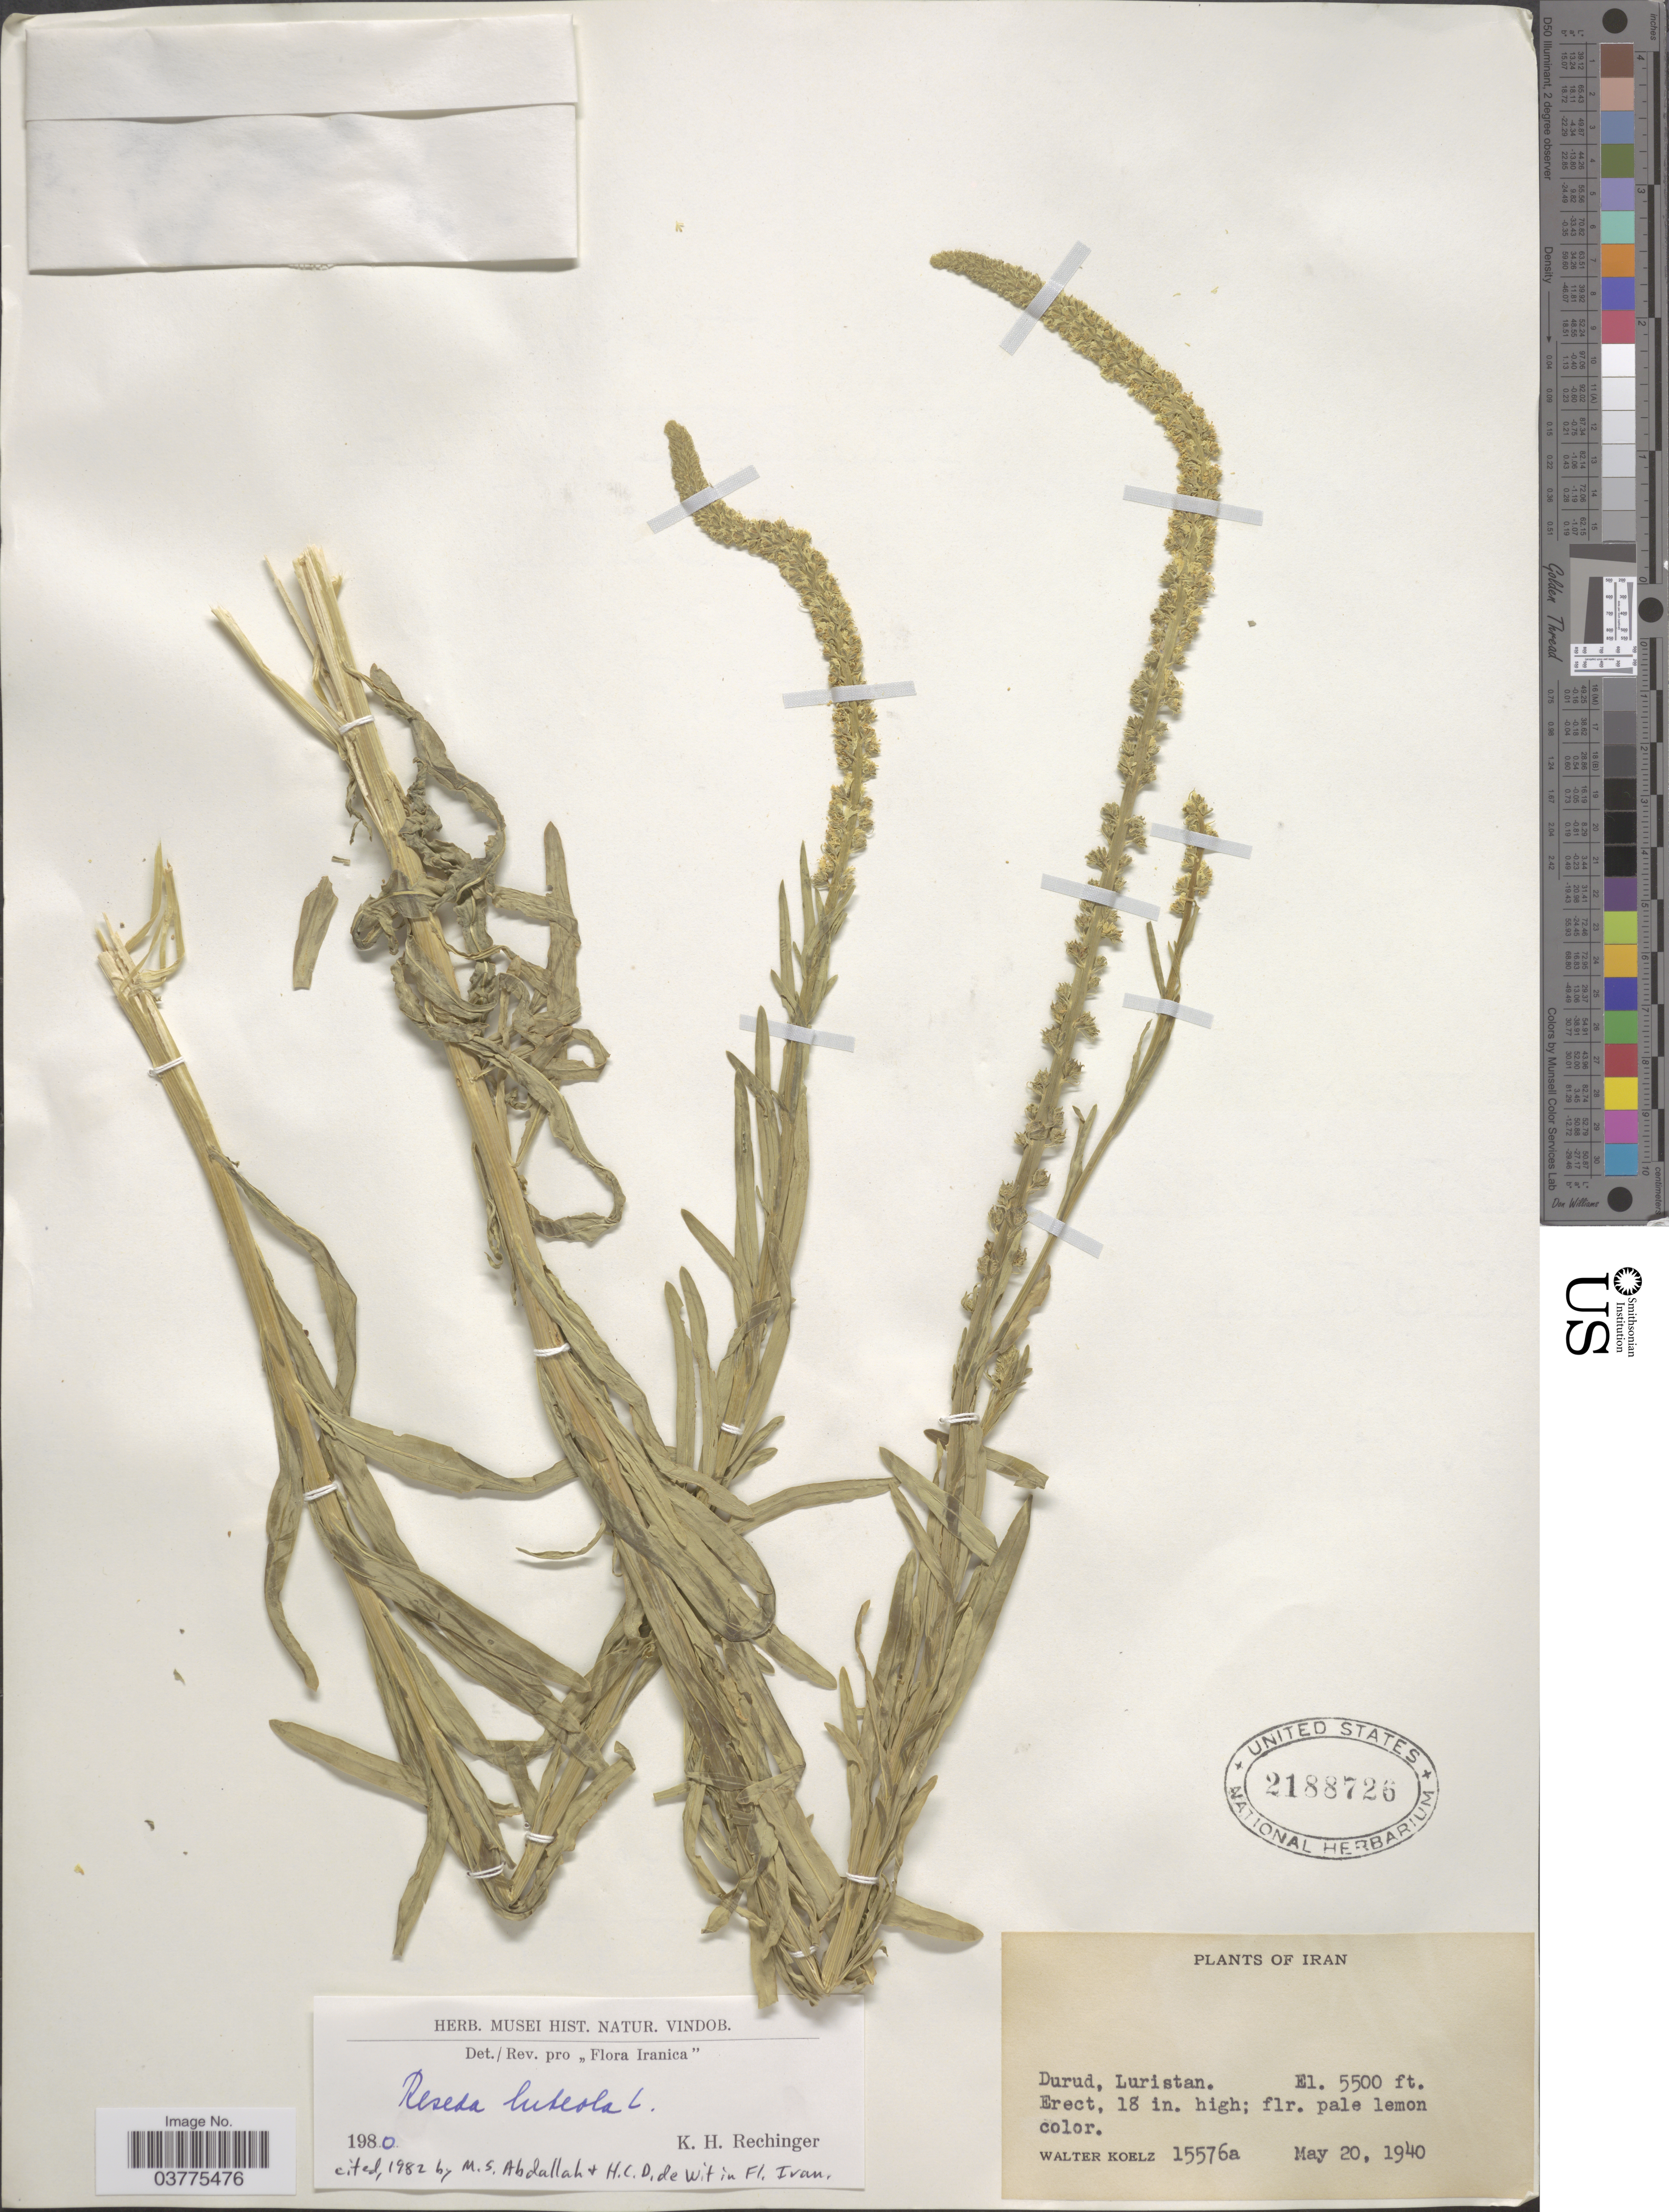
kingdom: Plantae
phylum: Tracheophyta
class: Magnoliopsida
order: Brassicales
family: Resedaceae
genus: Reseda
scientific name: Reseda luteola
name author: L.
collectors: W. N. Koelz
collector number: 15576a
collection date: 1940-05-20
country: Iran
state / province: Lorestan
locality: Durud, Luristan.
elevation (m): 1676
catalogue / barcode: US 2188726